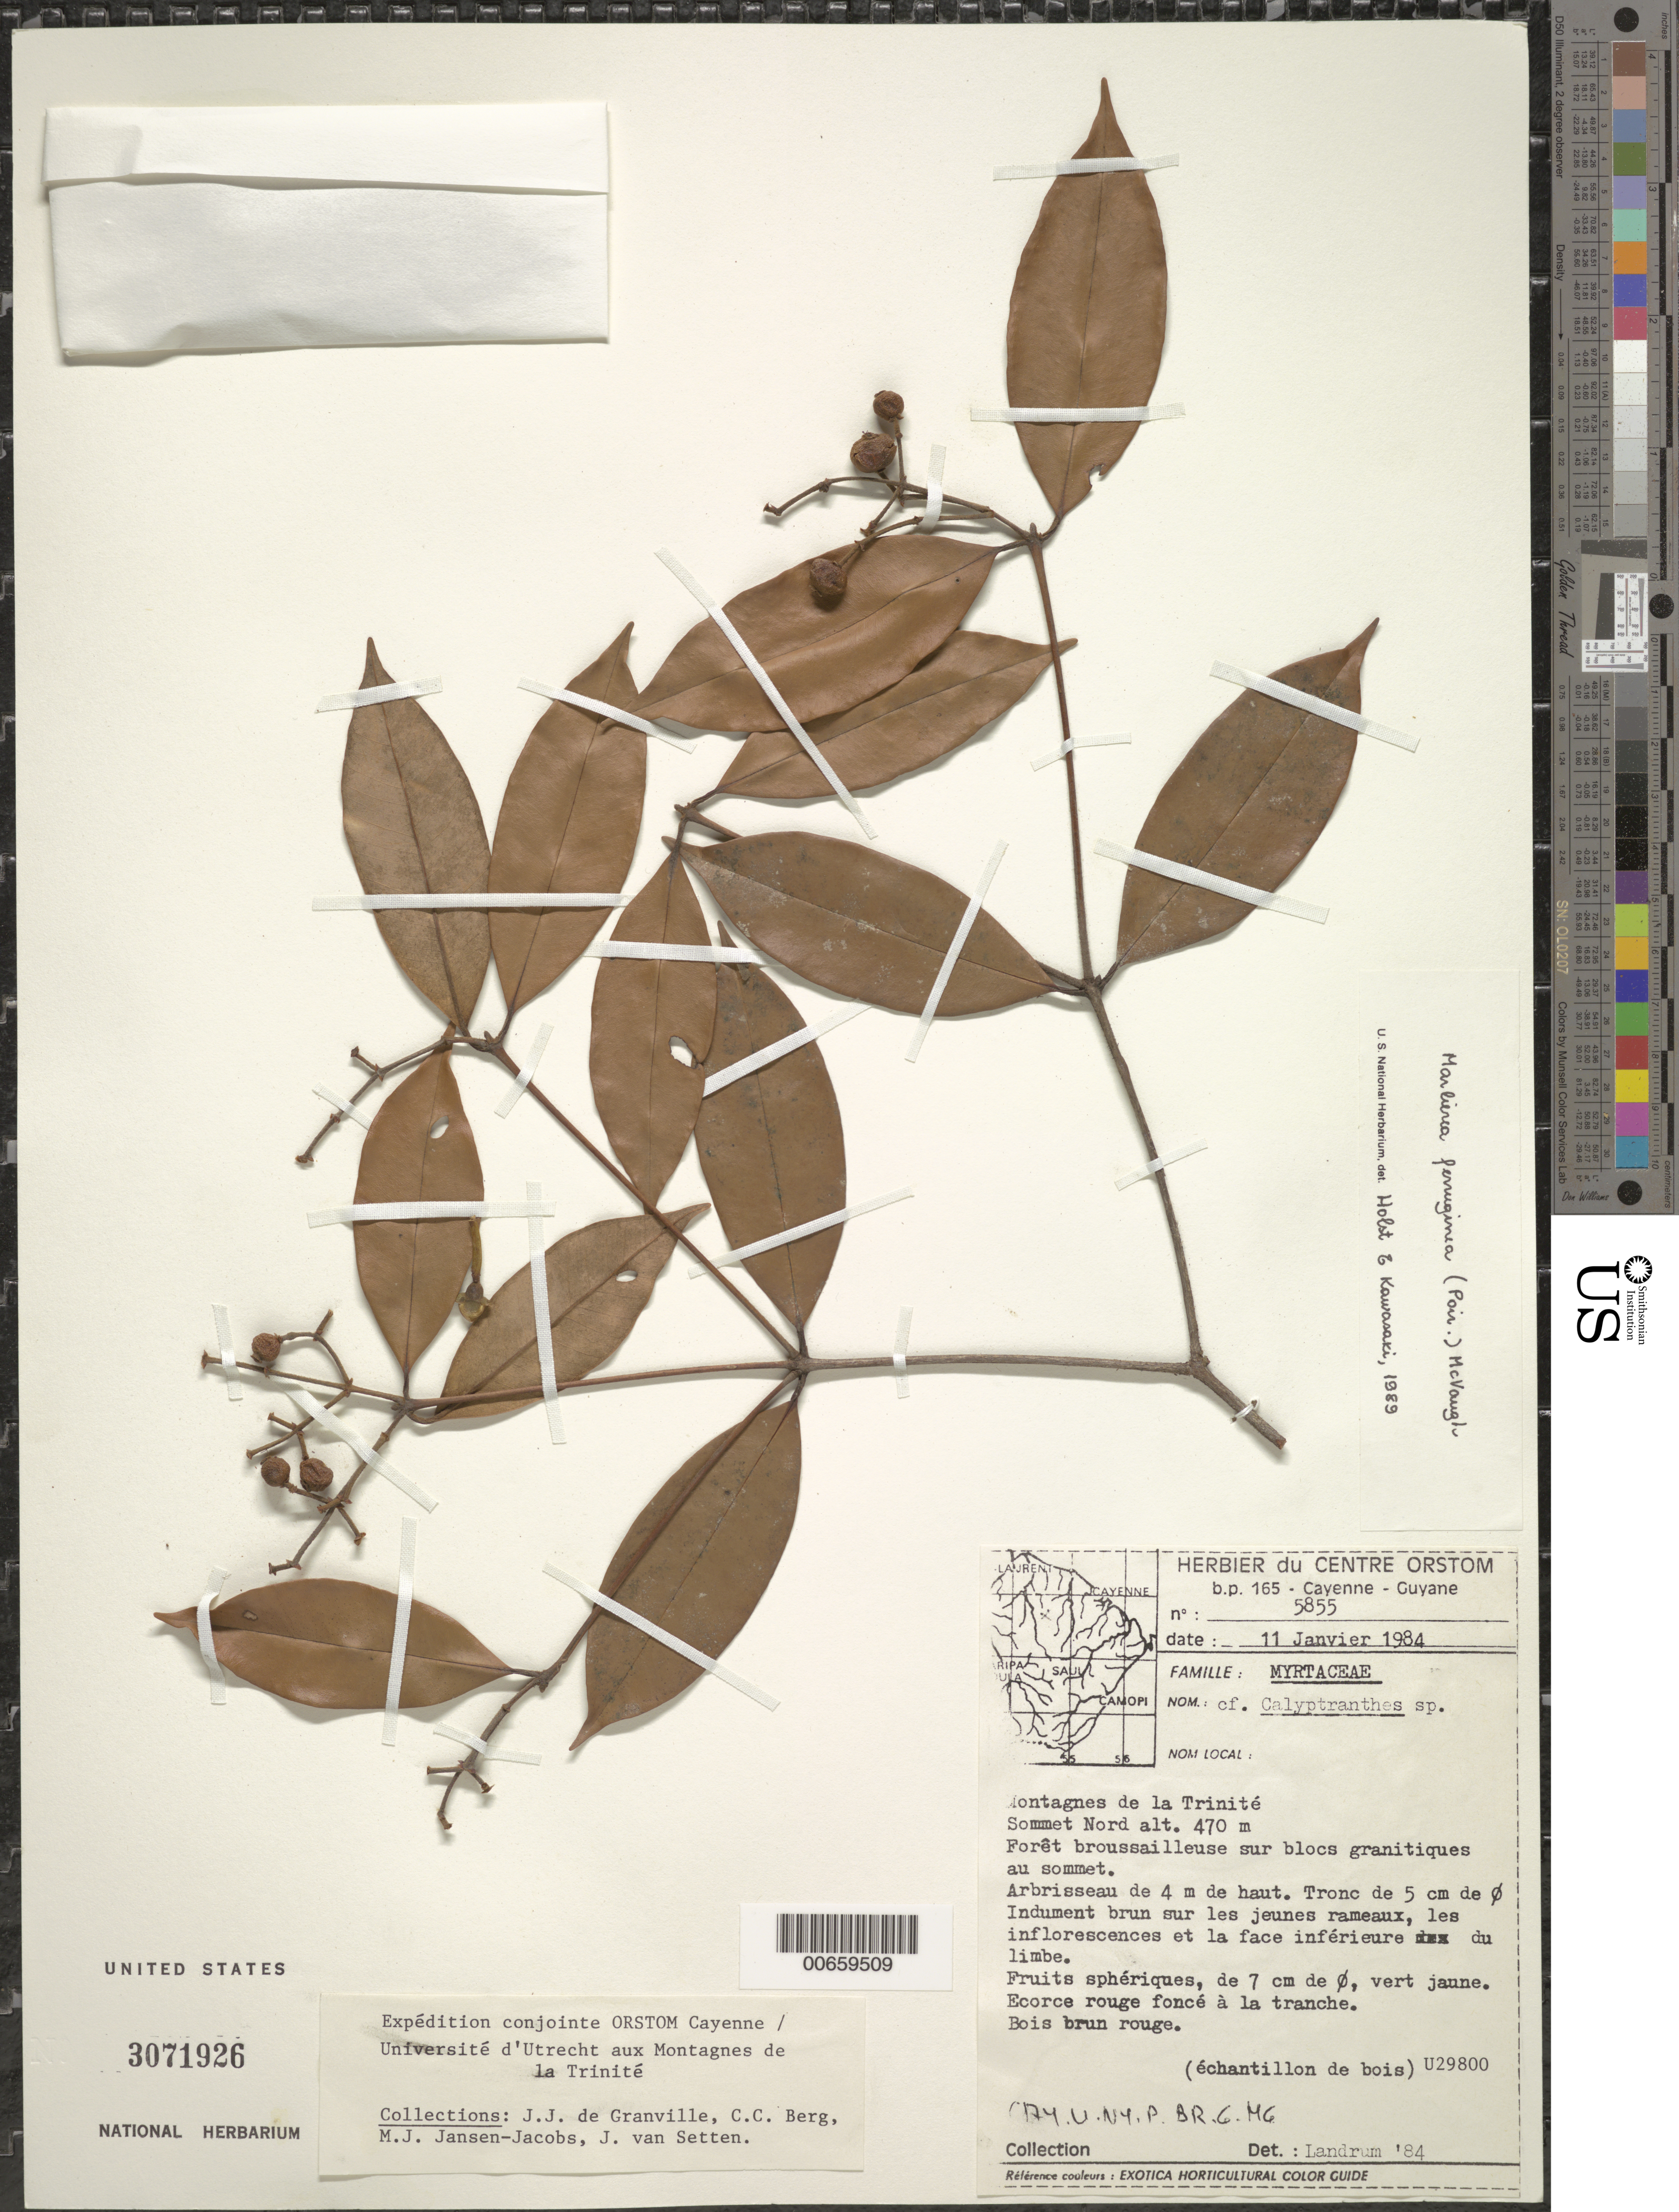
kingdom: Plantae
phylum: Tracheophyta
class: Magnoliopsida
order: Myrtales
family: Myrtaceae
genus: Myrcia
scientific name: Myrcia ferruginea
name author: (Poir.) DC.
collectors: J.-J. de Granville, C. C. Berg, M. J. Jansen-Jacobs & J. van Setten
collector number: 5855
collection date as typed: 11-Jan-84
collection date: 1984-01-11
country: French Guiana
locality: Montagnes de la Trinité, sommet Nord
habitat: Forêt brousailleuse sur blocs granitiques au sommet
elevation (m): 470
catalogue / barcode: US 3071926